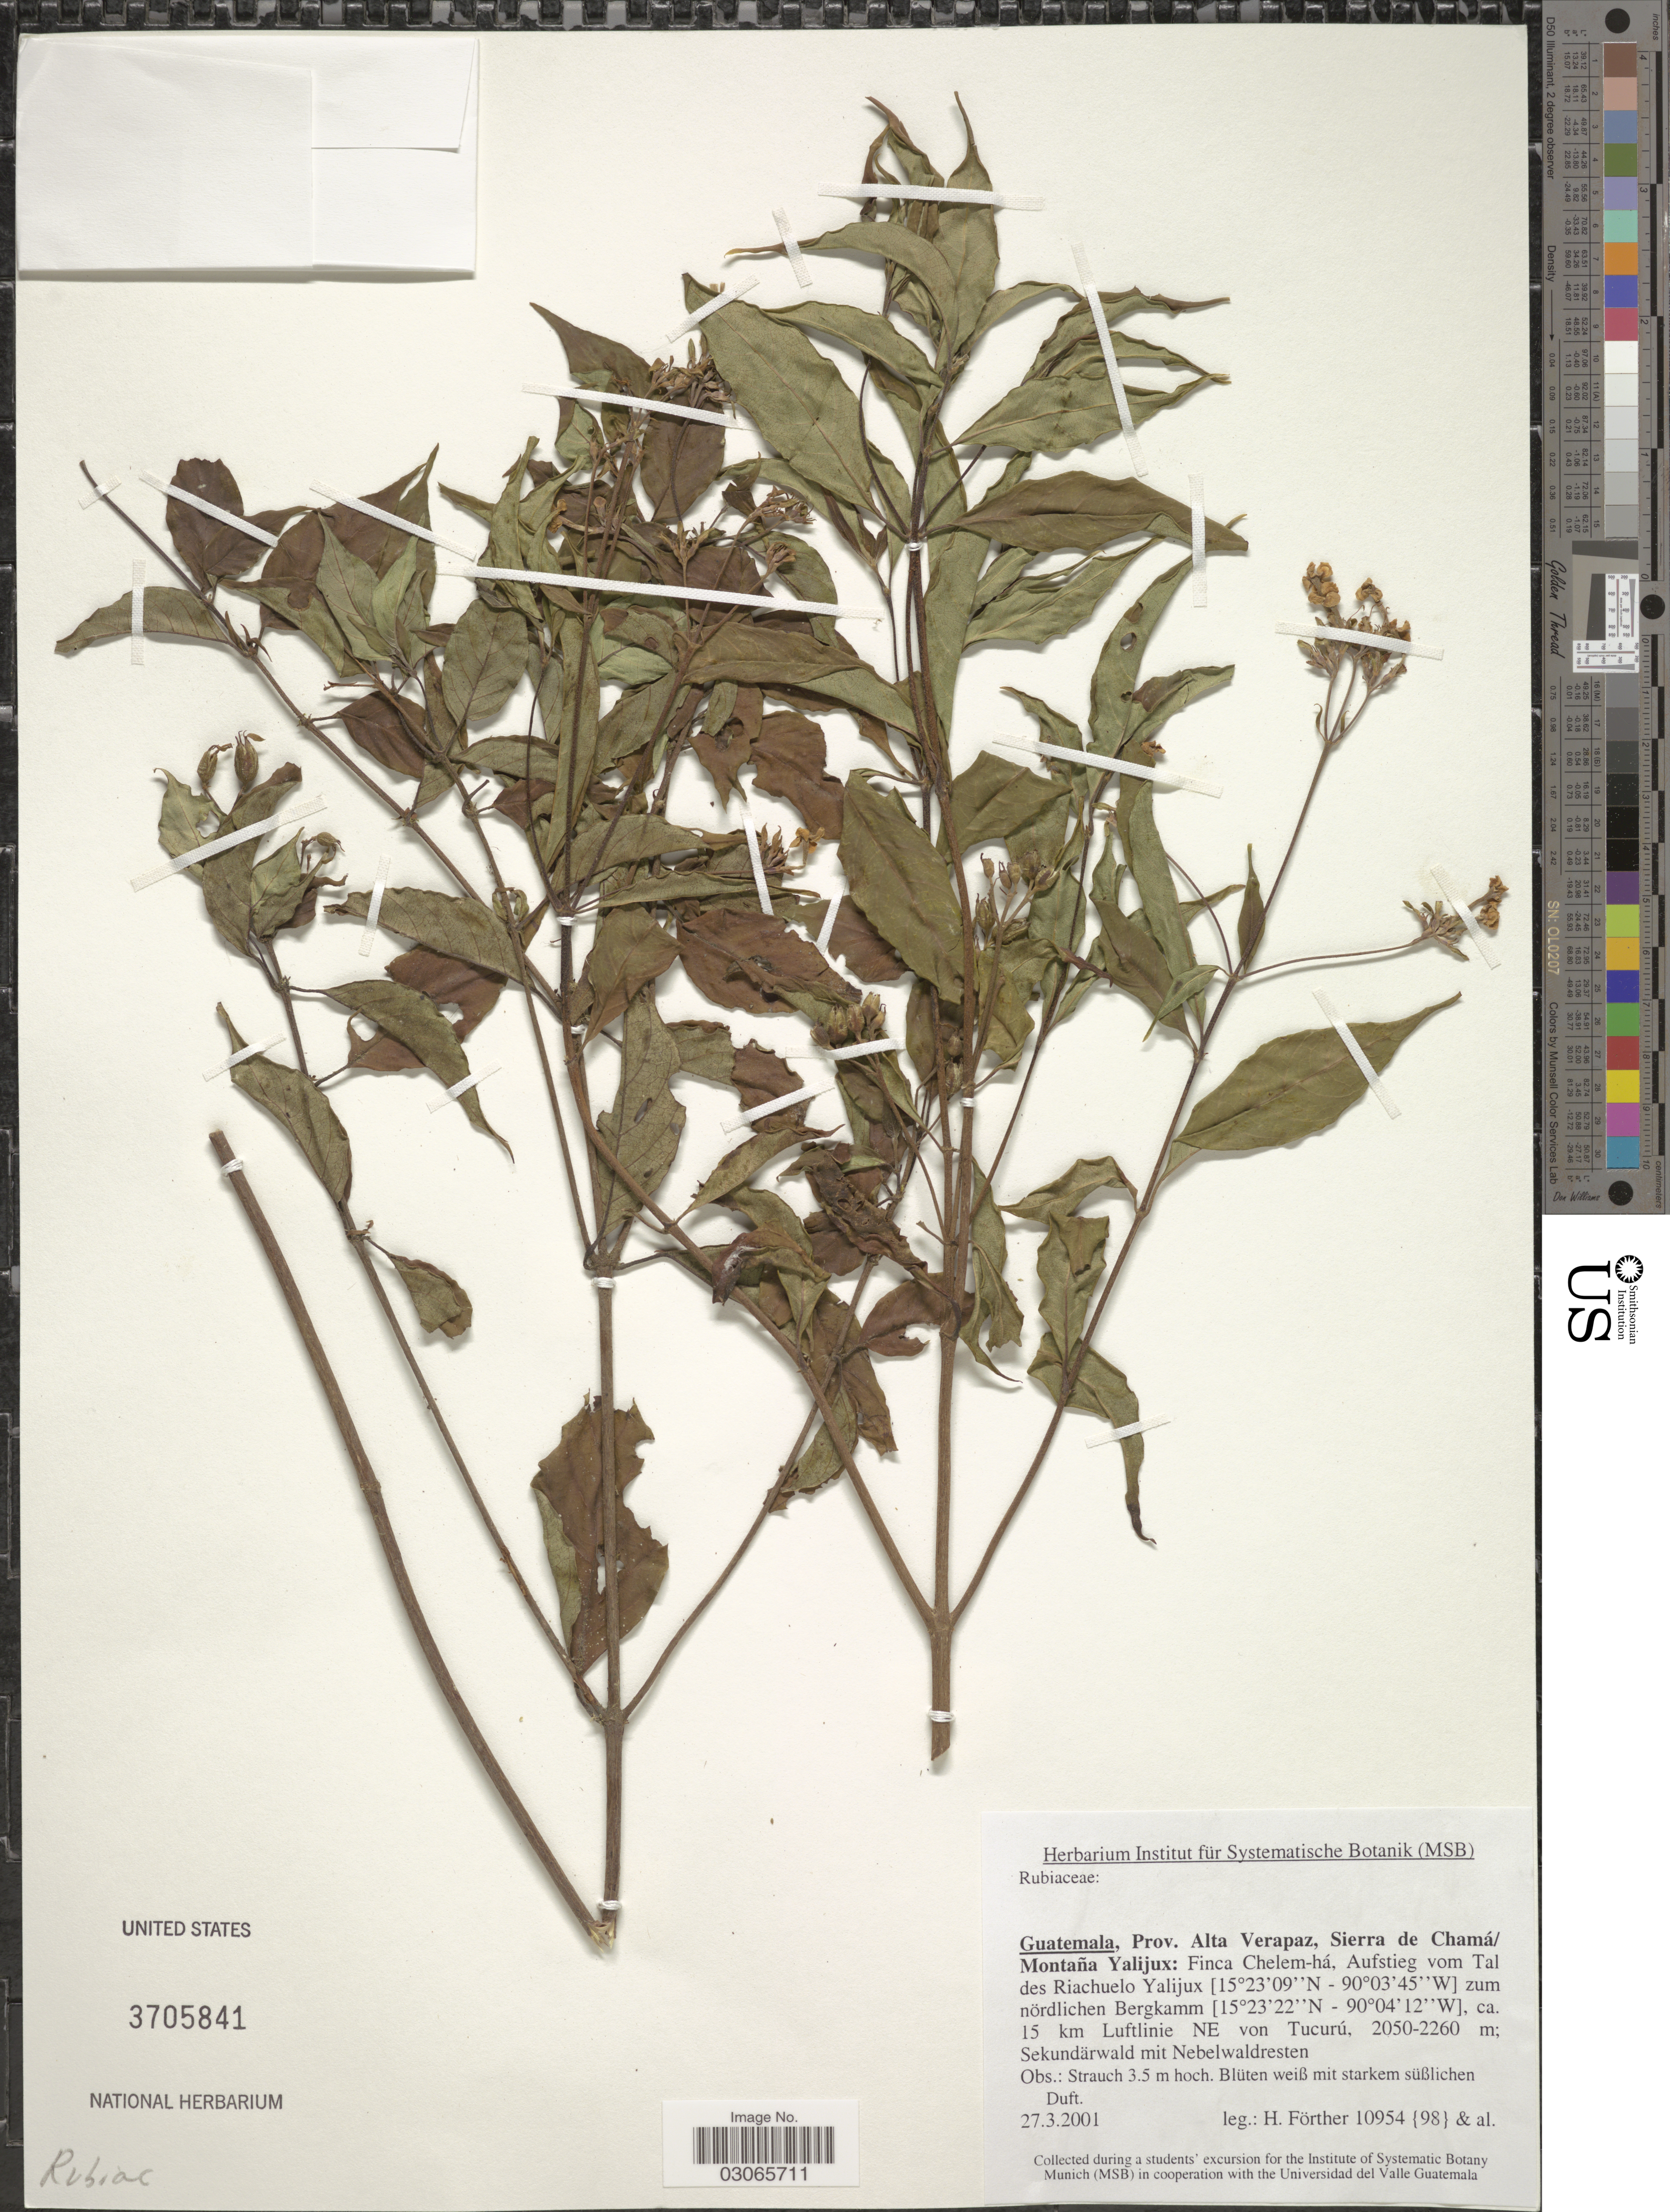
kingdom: Plantae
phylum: Tracheophyta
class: Magnoliopsida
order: Gentianales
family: Rubiaceae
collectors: H. Förther & et al.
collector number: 10954 {98}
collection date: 2001-03-27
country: Guatemala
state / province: Alta Verapaz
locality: Sierra de Chamá/Montañ Yalijux: Finca Chelem-há, Aufstieg vom Tal des Riachuelo Yalijux zum nördlichen Bergkamm, ca 15 km Luftlinie NE von Tucurú.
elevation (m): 2050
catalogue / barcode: US 3705841